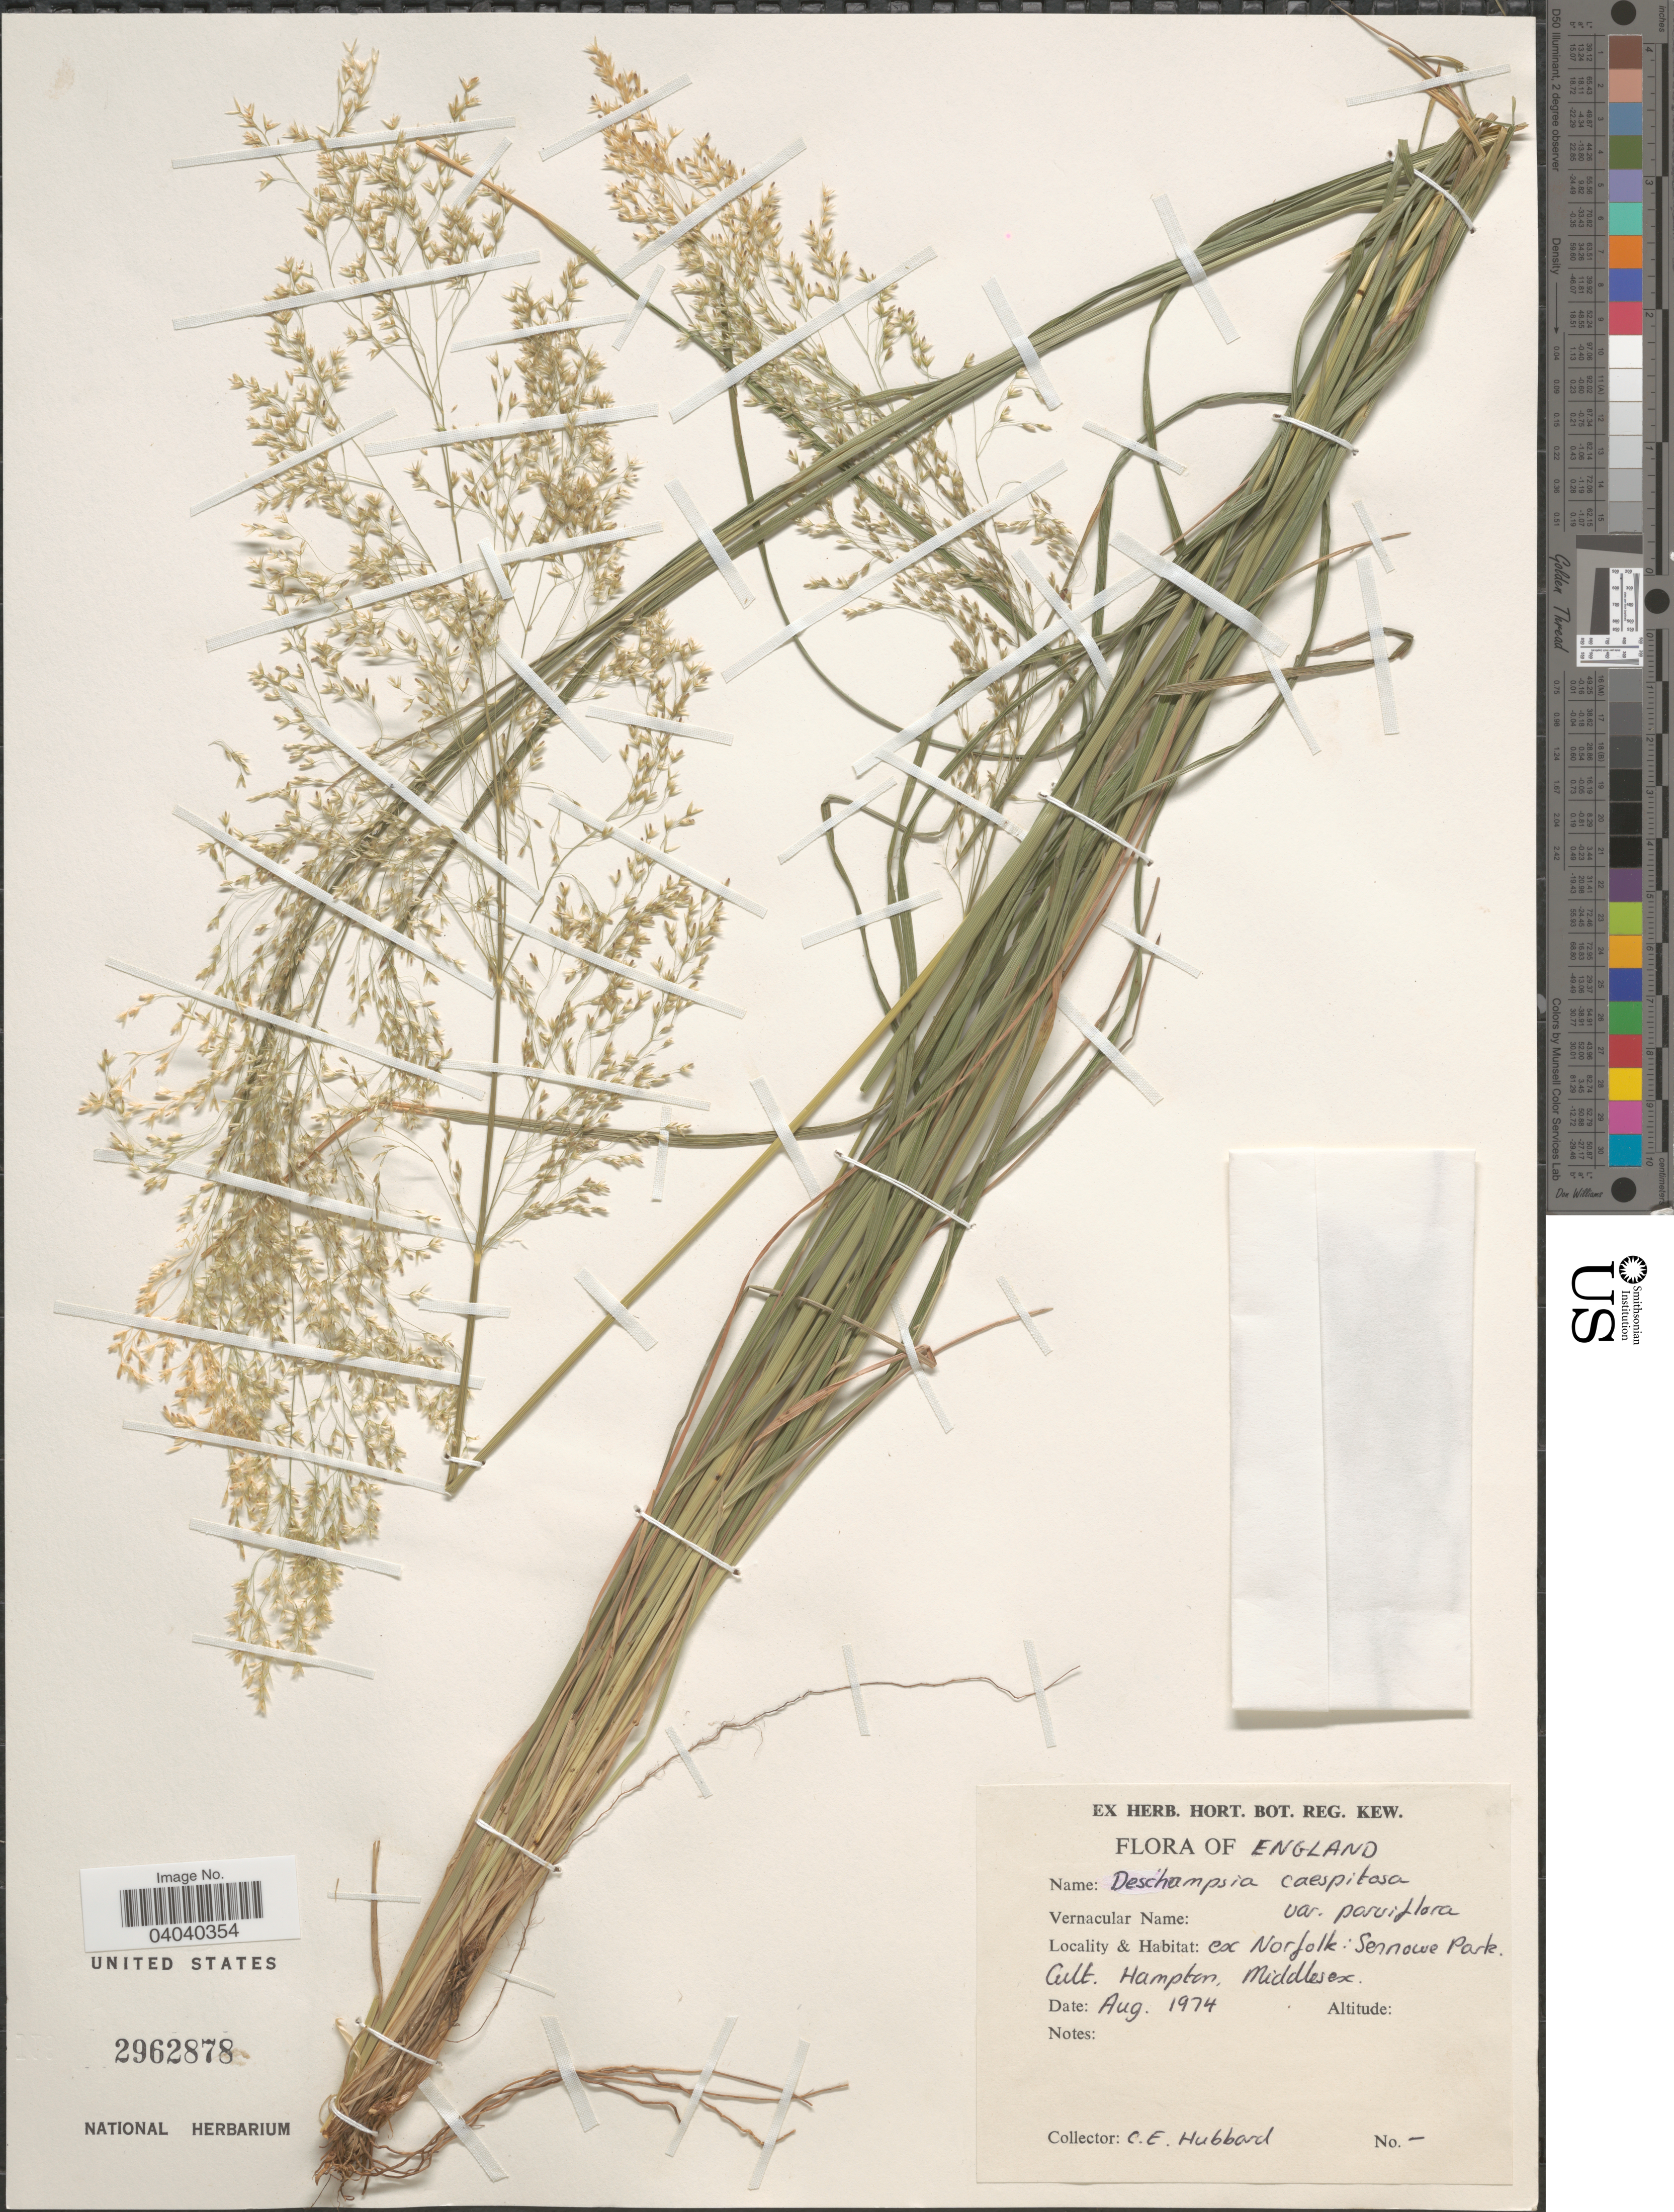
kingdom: Plantae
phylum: Tracheophyta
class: Liliopsida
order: Poales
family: Poaceae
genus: Deschampsia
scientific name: Deschampsia cespitosa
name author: (L.) P. Beauv.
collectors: C. E. Hubbard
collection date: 1974-08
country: United Kingdom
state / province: England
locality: Ex Norfolk: Sennowe Park. [unsure placement] Cult. Hampton Middlesex.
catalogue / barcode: US 2962878